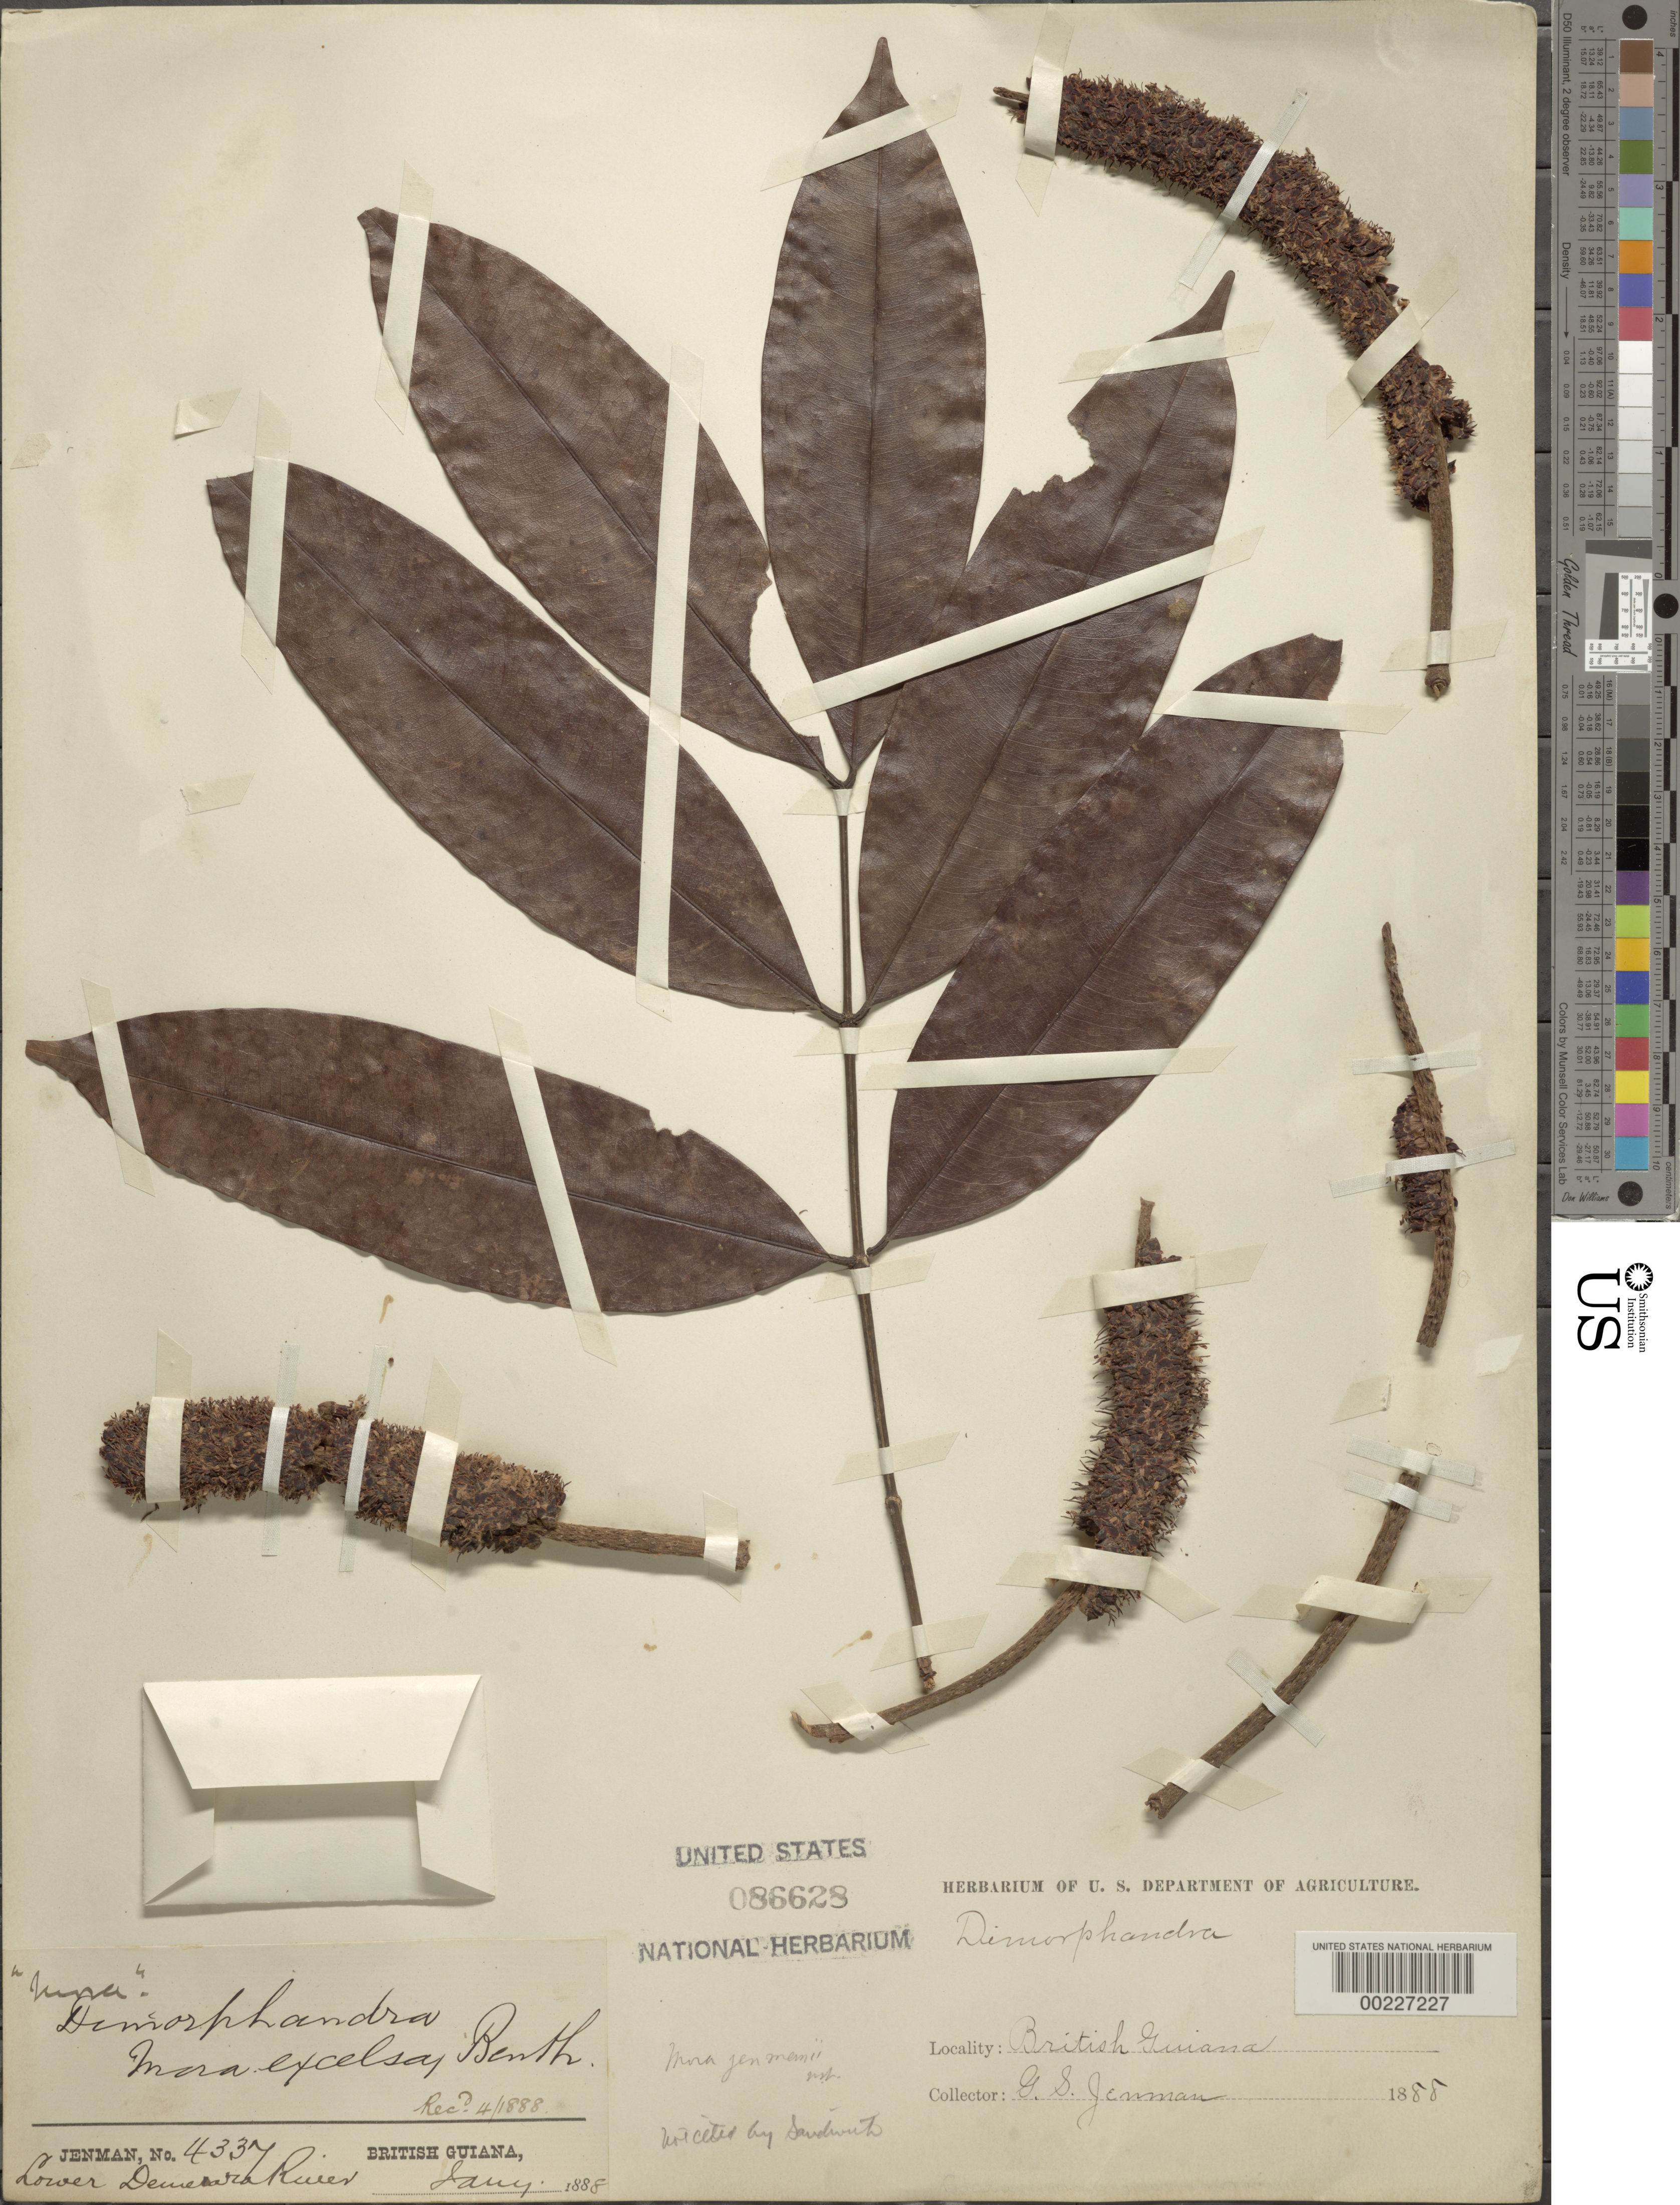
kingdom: Plantae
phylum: Tracheophyta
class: Magnoliopsida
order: Fabales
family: Fabaceae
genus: Mora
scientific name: Mora sp.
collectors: G. S. Jenman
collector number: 4337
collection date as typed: Jan 1888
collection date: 1888-01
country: Guyana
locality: Lower demerara river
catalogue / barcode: US 86628